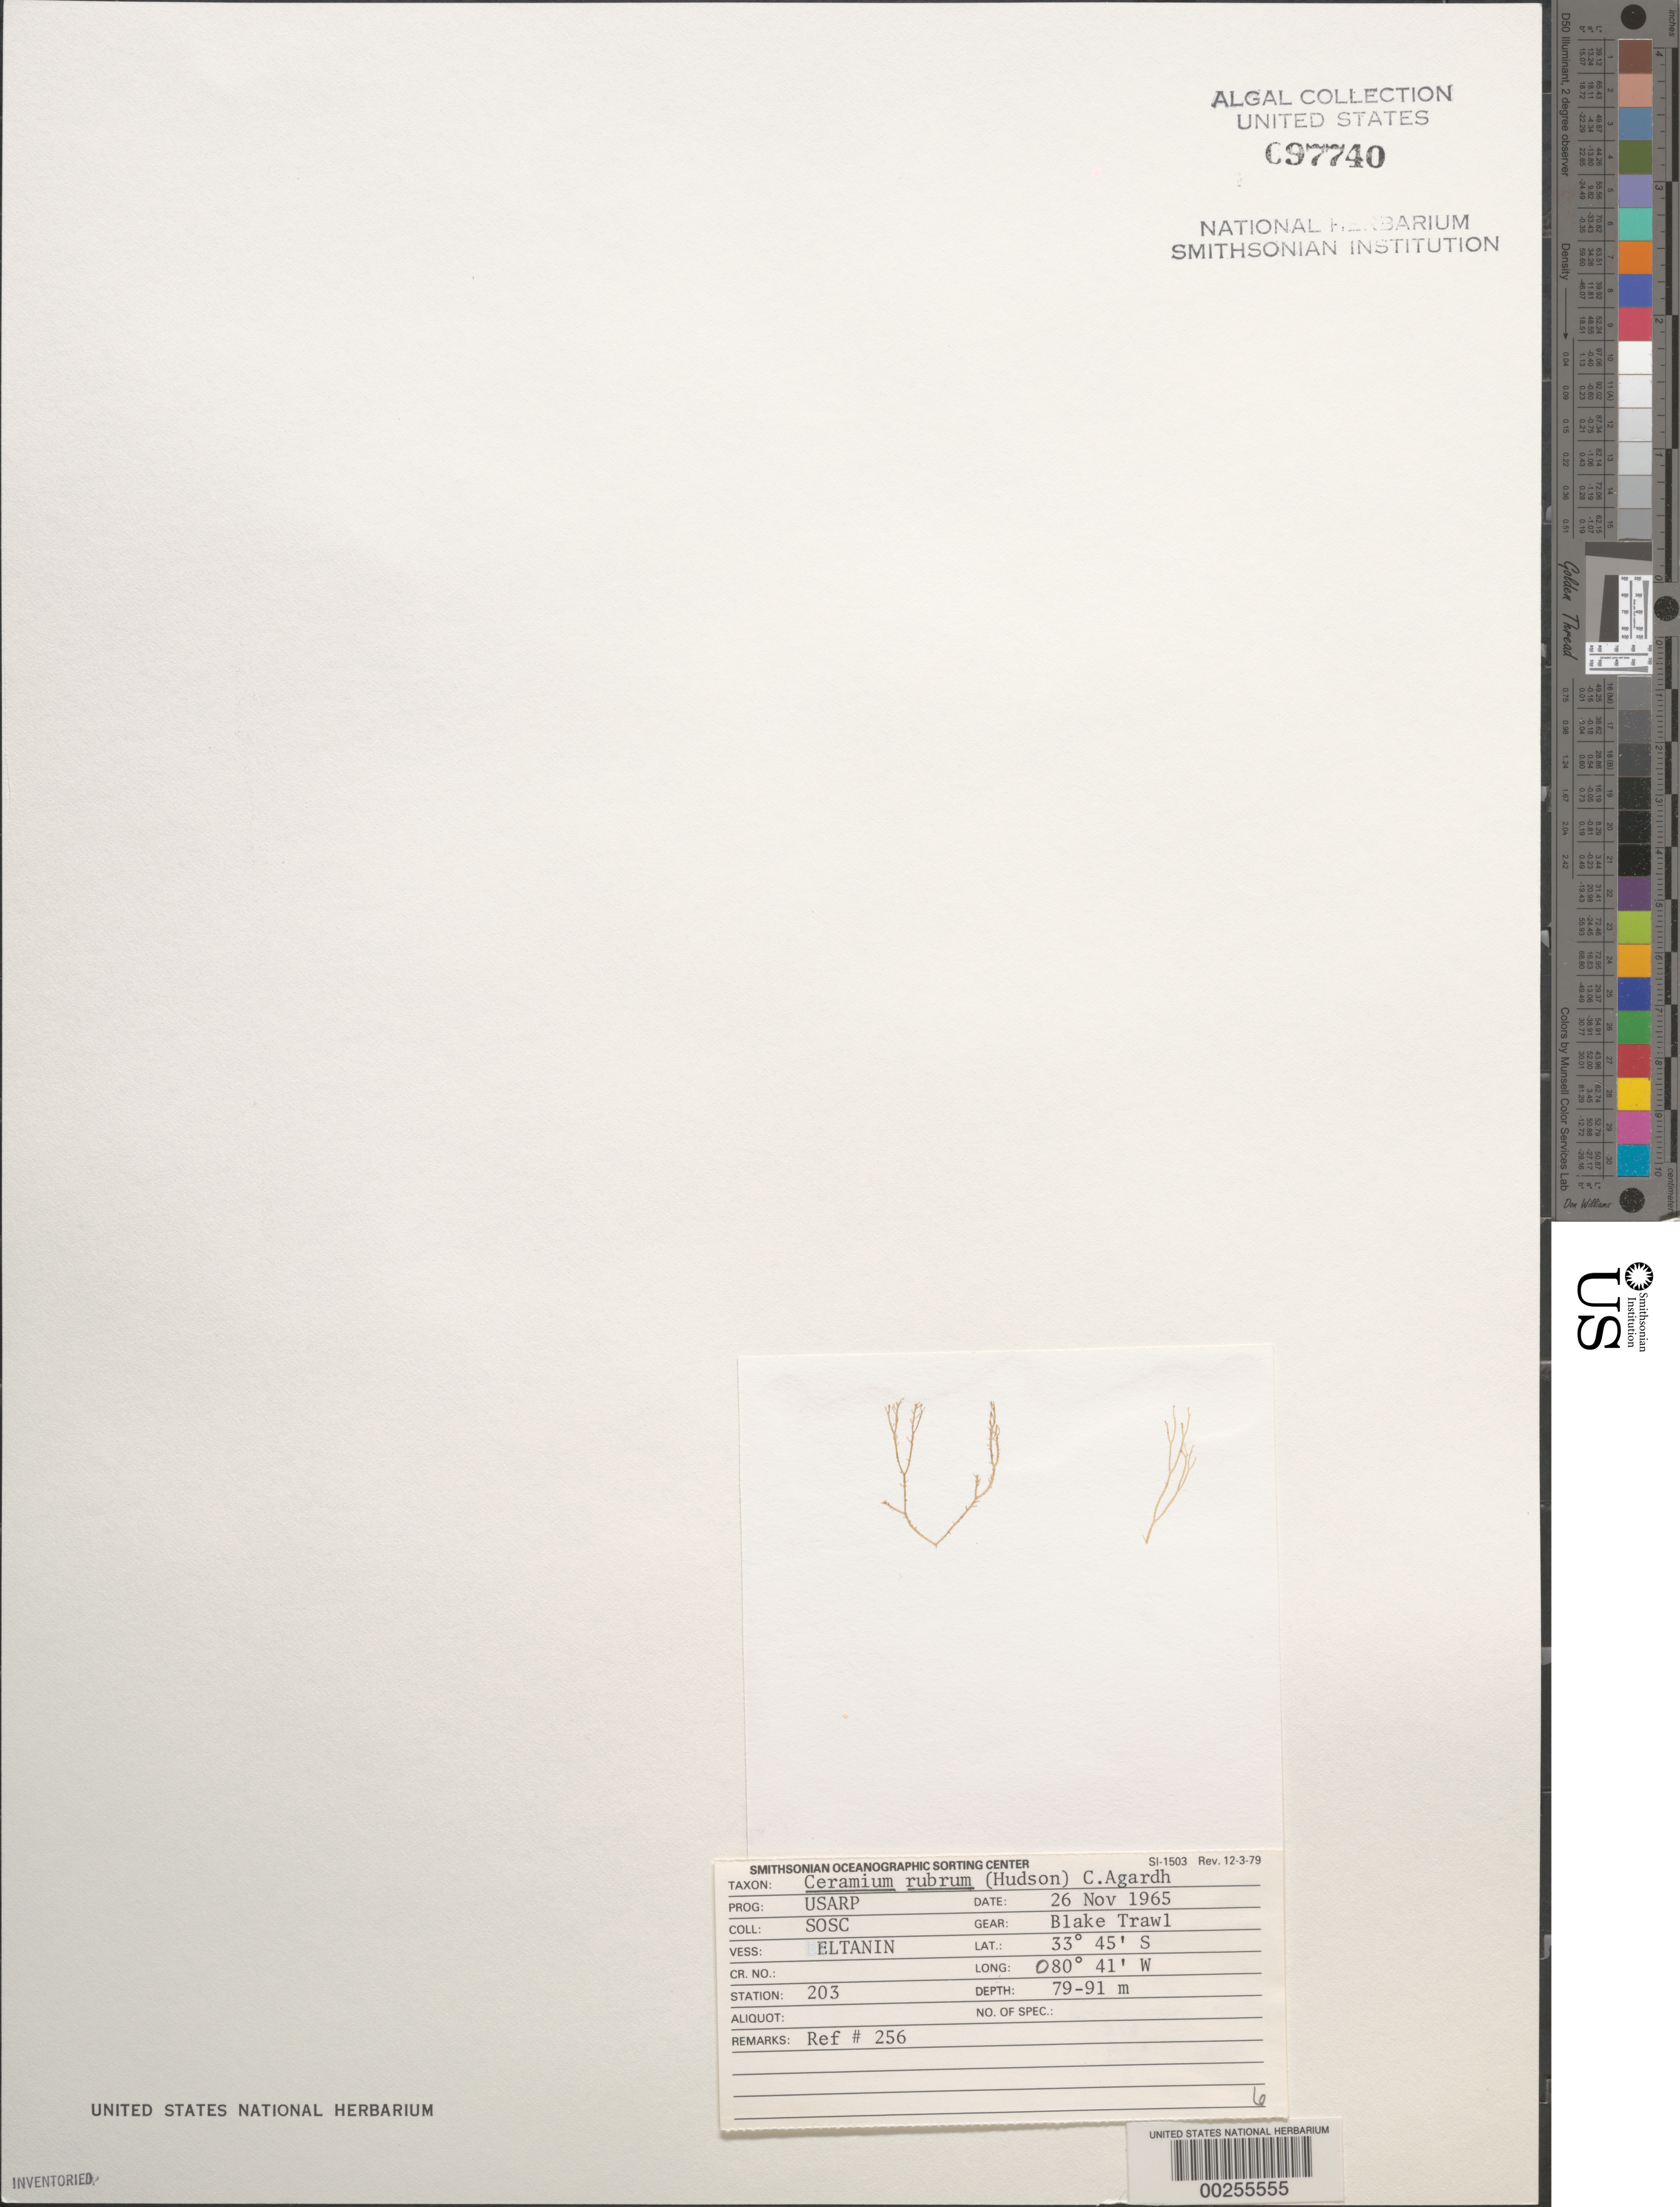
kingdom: Plantae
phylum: Rhodophyta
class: Florideophyceae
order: Ceramiales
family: Ceramiaceae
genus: Ceramium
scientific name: Ceramium rubrum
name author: C. Agardh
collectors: SOSC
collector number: Station 203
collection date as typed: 26 Nov 1965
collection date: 1965-11-26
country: Chile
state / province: Valparaíso (V)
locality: Off Valparaiso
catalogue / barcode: US 97740